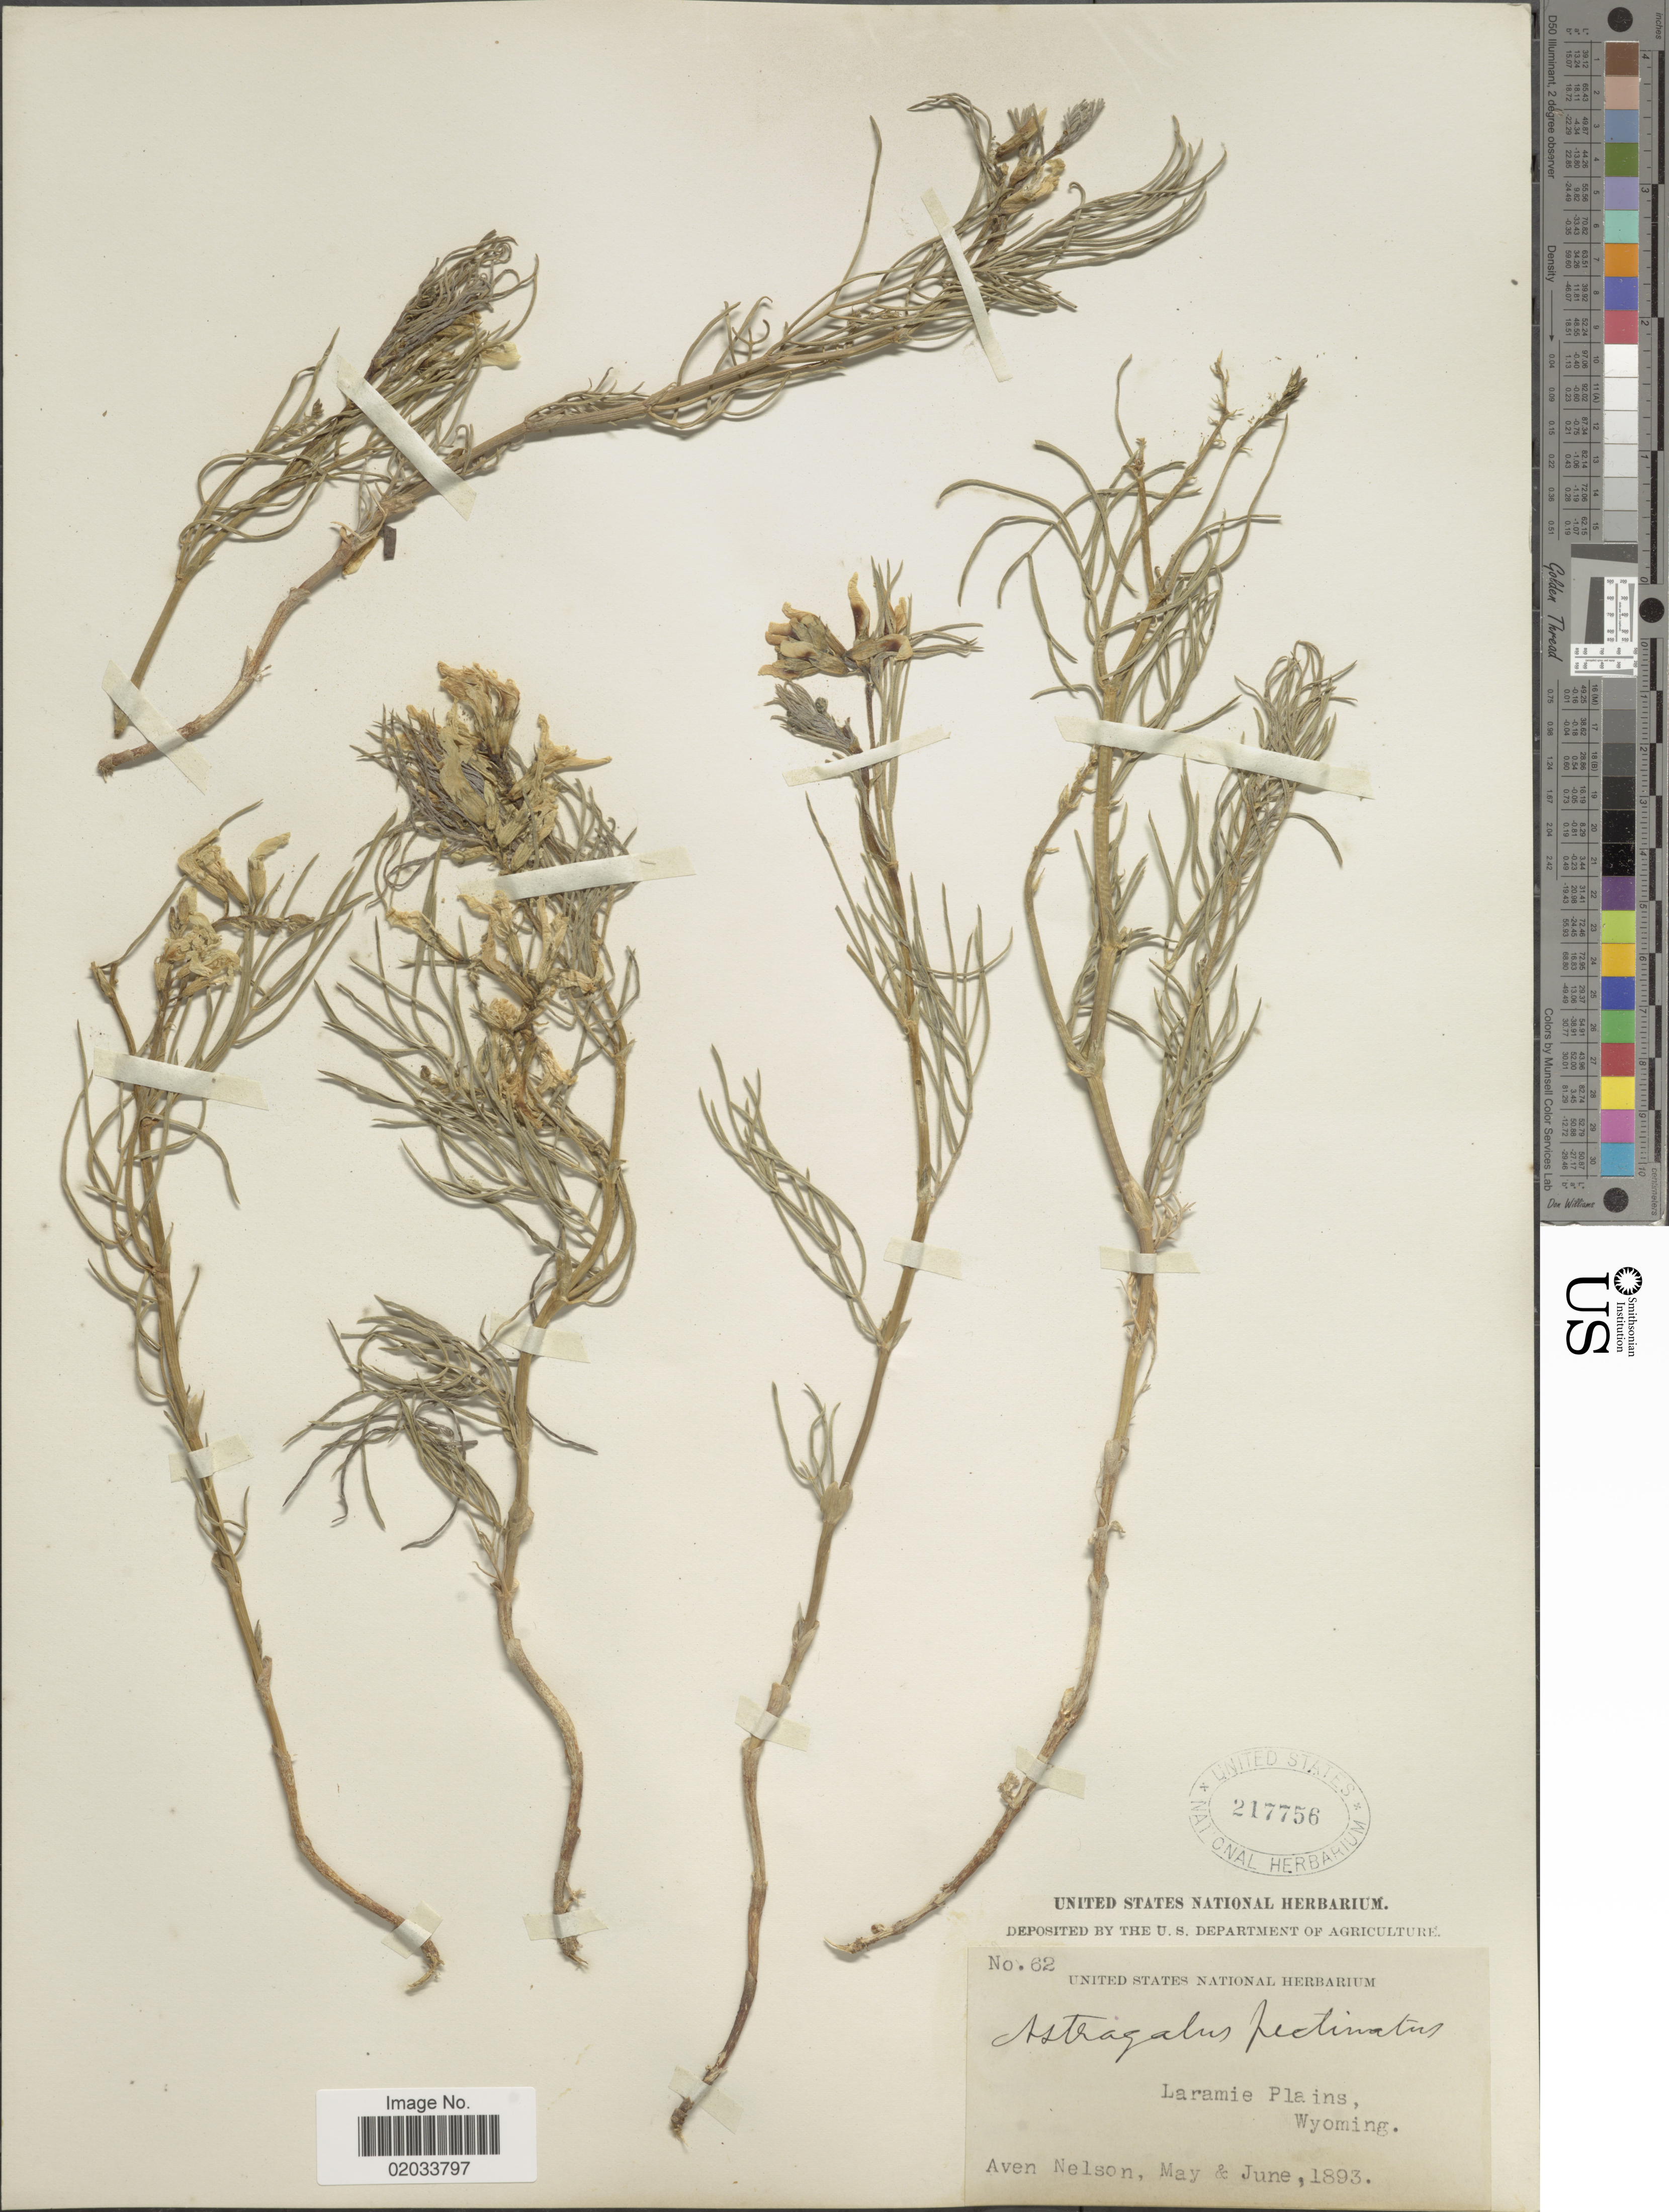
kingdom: Plantae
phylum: Tracheophyta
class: Magnoliopsida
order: Fabales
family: Fabaceae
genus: Astragalus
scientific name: Astragalus pectinatus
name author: (Hook.) G. Don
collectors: A. Nelson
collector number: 62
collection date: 1893-05/1893-06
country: United States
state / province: Wyoming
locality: Laramie Plains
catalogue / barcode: US 217756